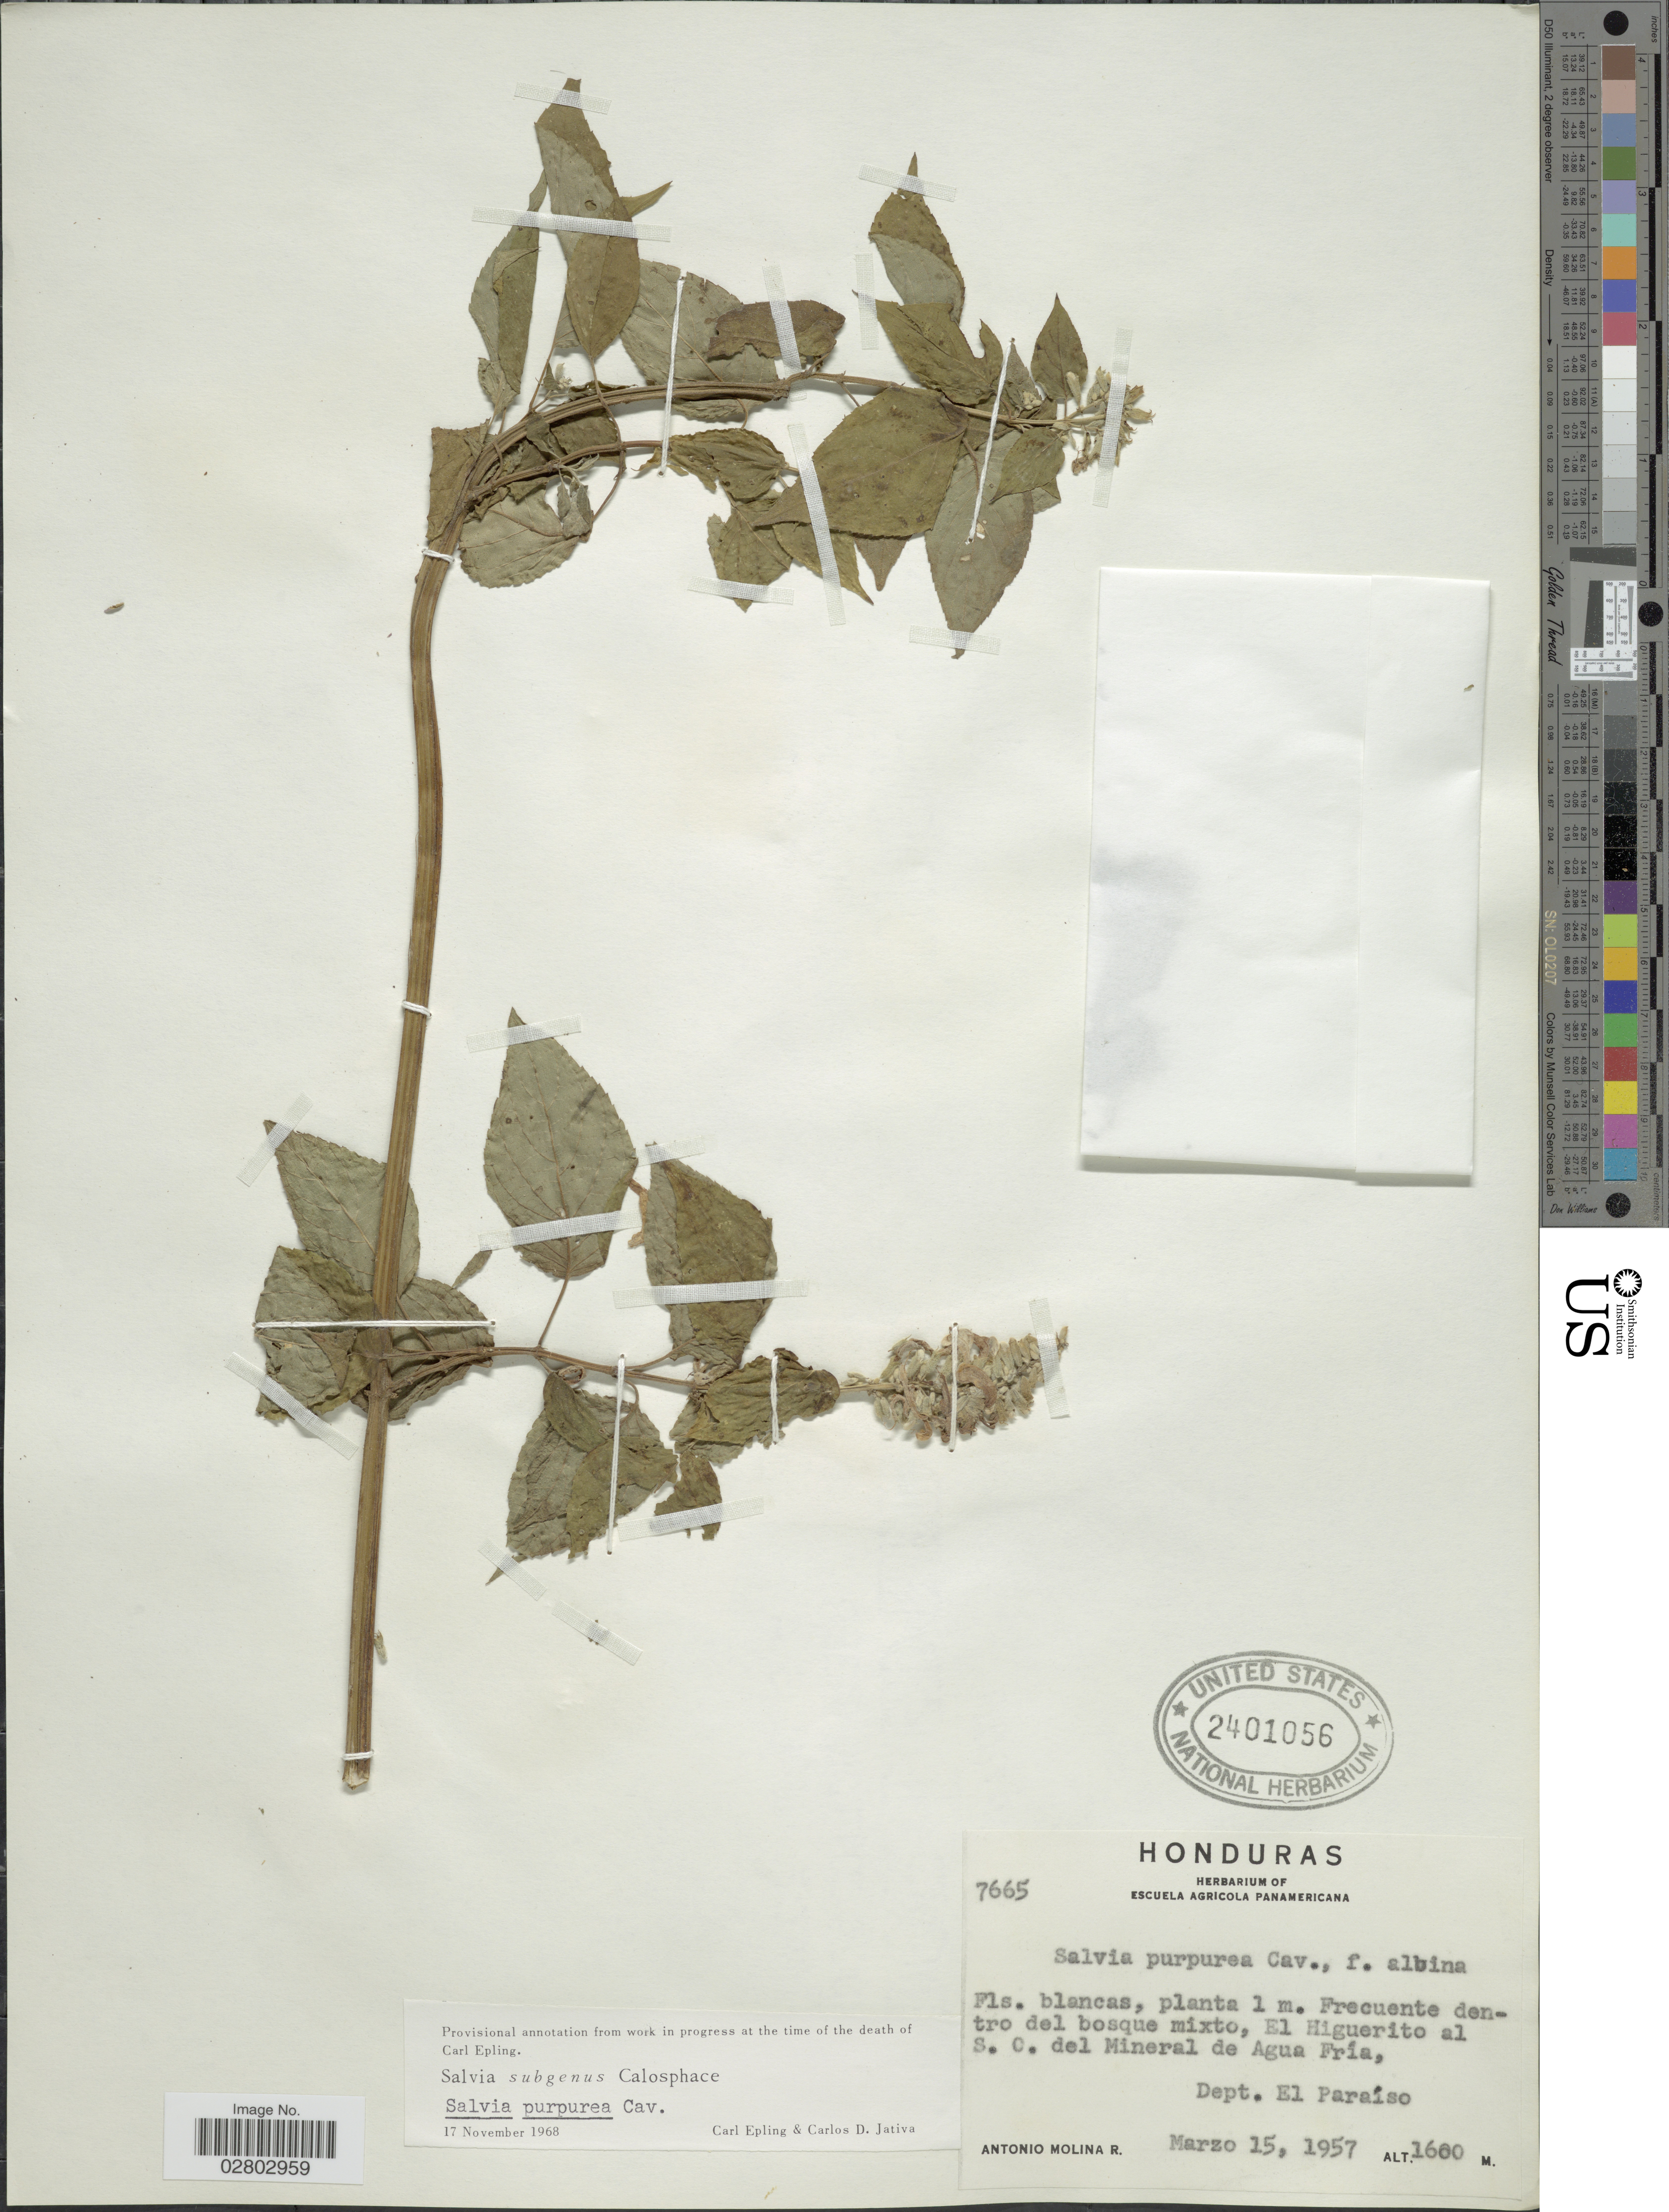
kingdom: Plantae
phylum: Tracheophyta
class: Magnoliopsida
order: Lamiales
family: Lamiaceae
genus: Salvia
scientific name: Salvia purpurea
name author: Cav.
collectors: A. Molina R.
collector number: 7665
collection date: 1957-03-15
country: Honduras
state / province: El Paraíso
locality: Frecuente dentro del bosque mixto, El Higuerito al S. C. del Mineral de Agua Fría, Dept. El Paraíso.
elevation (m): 1600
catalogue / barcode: US 2401056